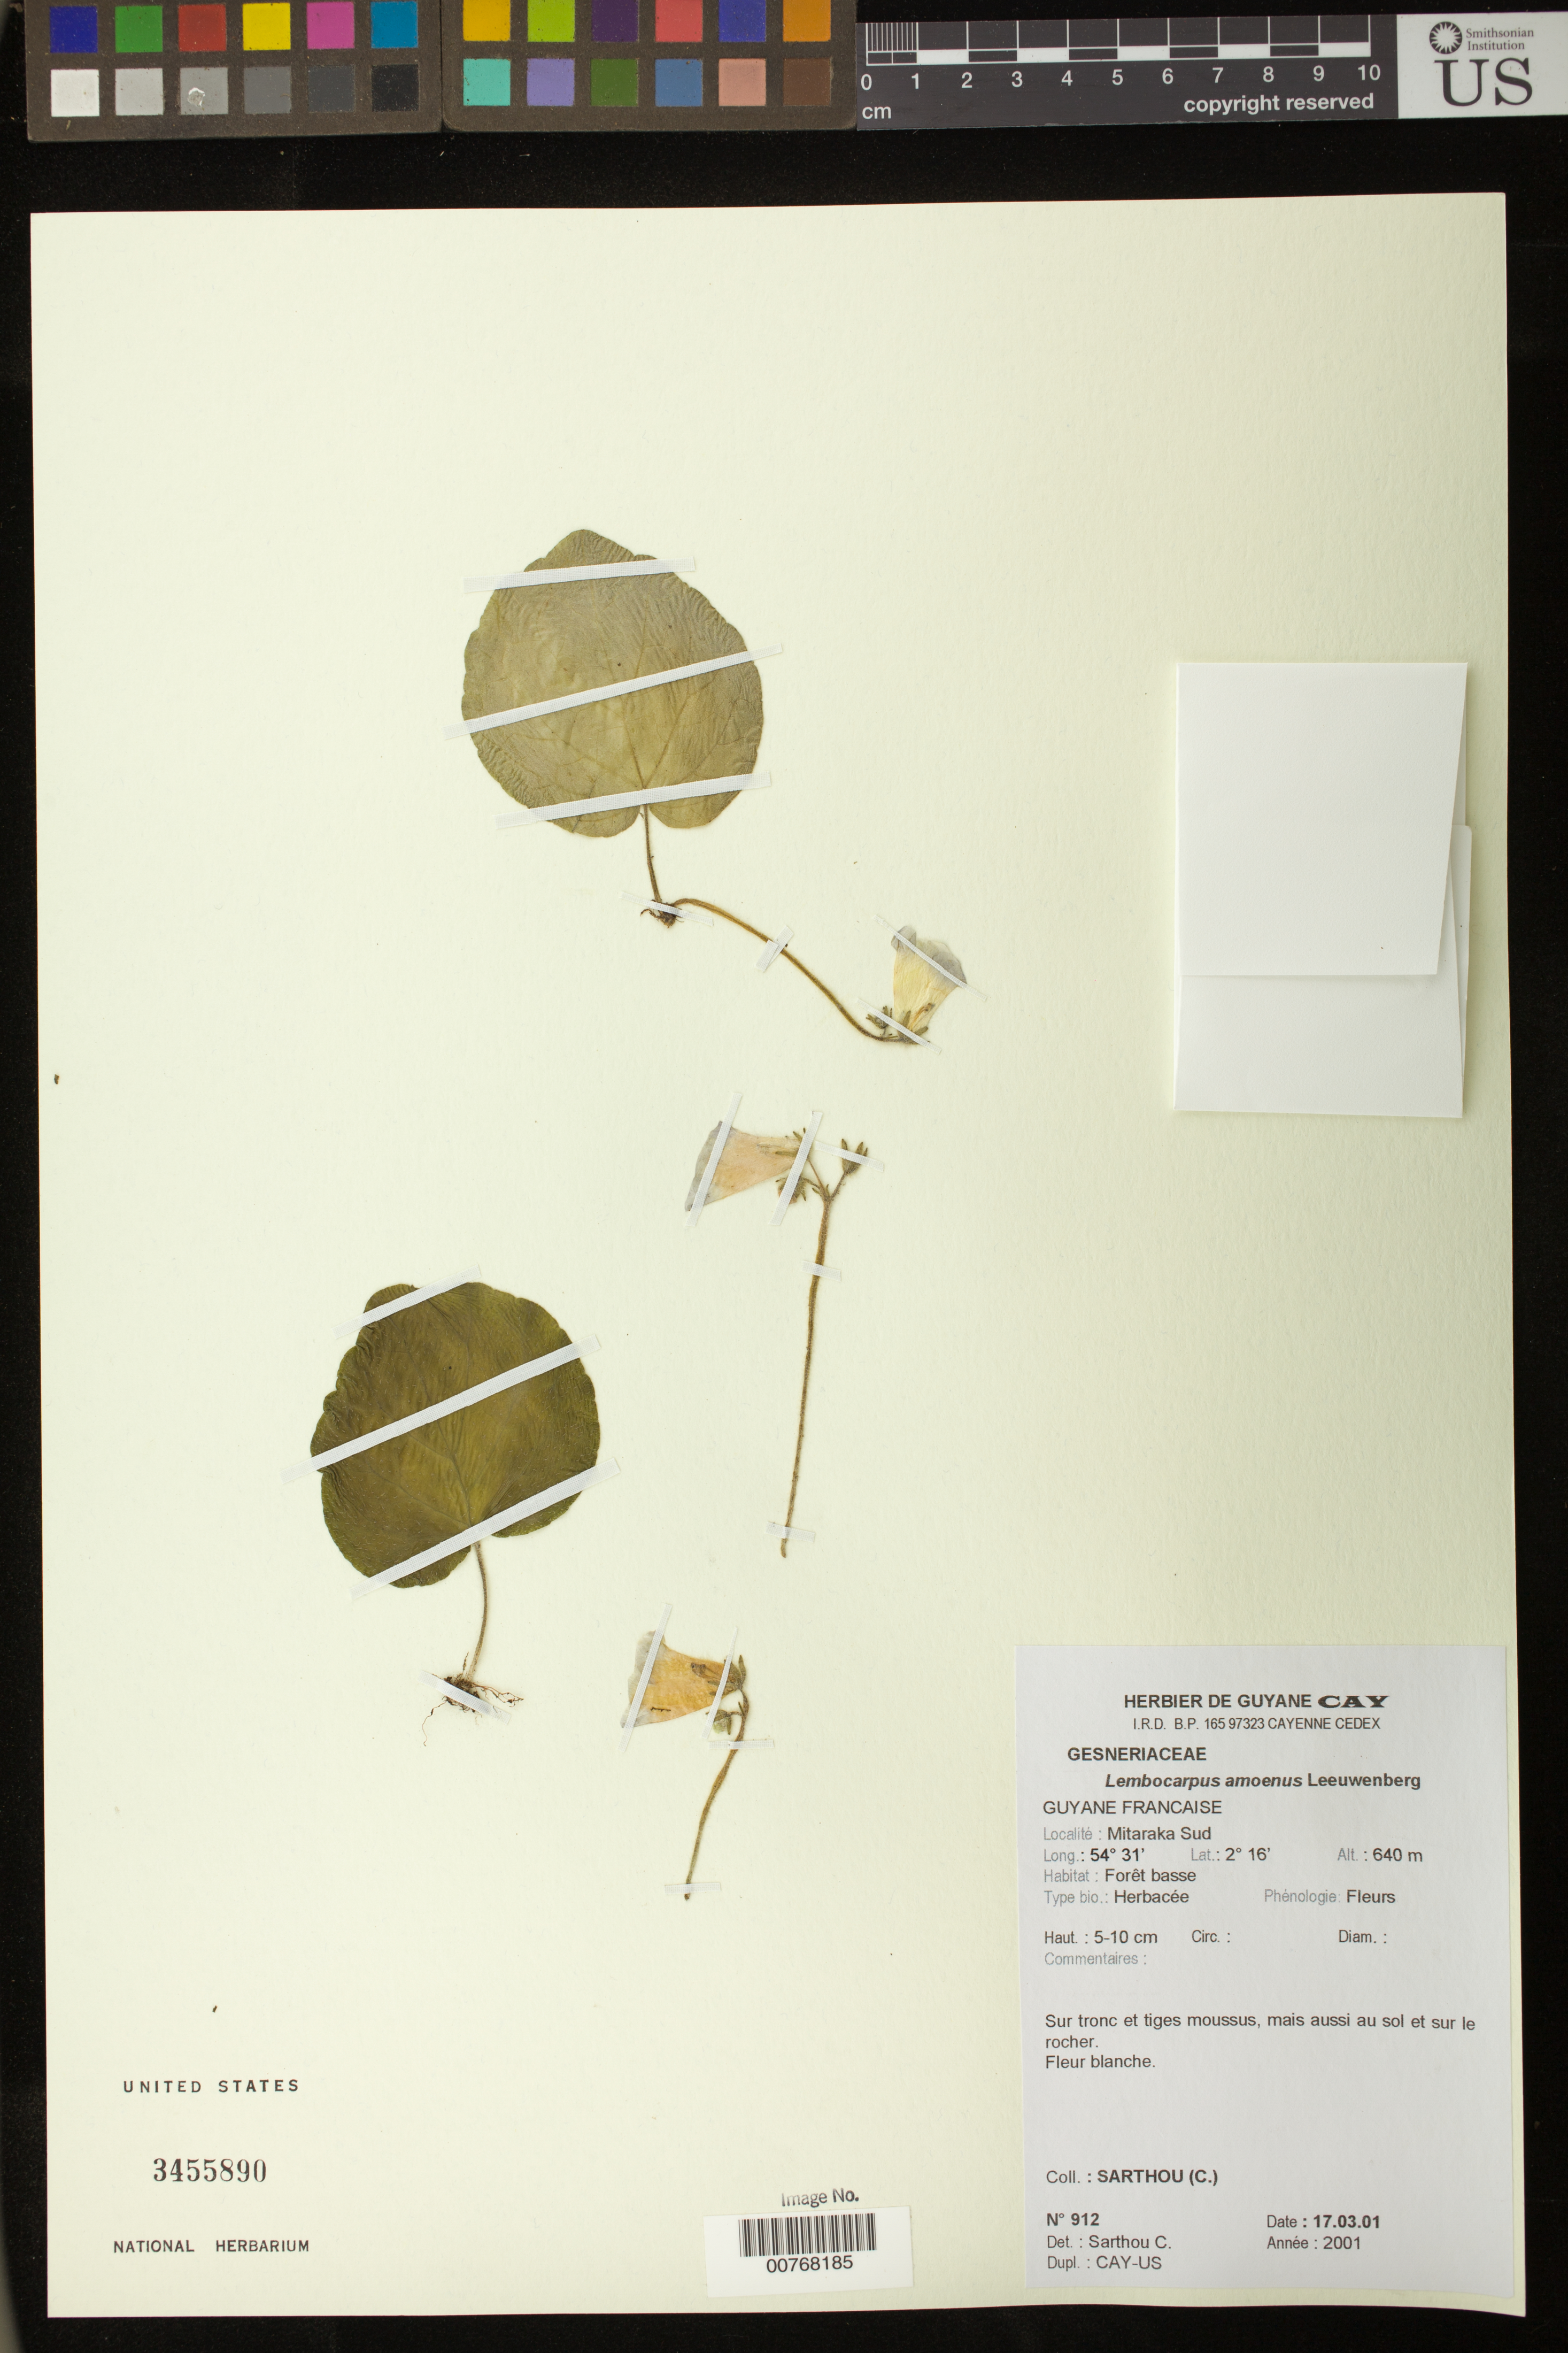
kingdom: Plantae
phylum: Tracheophyta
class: Magnoliopsida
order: Lamiales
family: Gesneriaceae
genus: Lembocarpus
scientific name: Lembocarpus amoenus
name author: Leeuwenb.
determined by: Sarthou, C.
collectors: C. Sarthou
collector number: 912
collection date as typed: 17-Mar-01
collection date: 2001-03-17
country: French Guiana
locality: Mitaraka Sud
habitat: Forêt basse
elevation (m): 640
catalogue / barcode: US 3455890